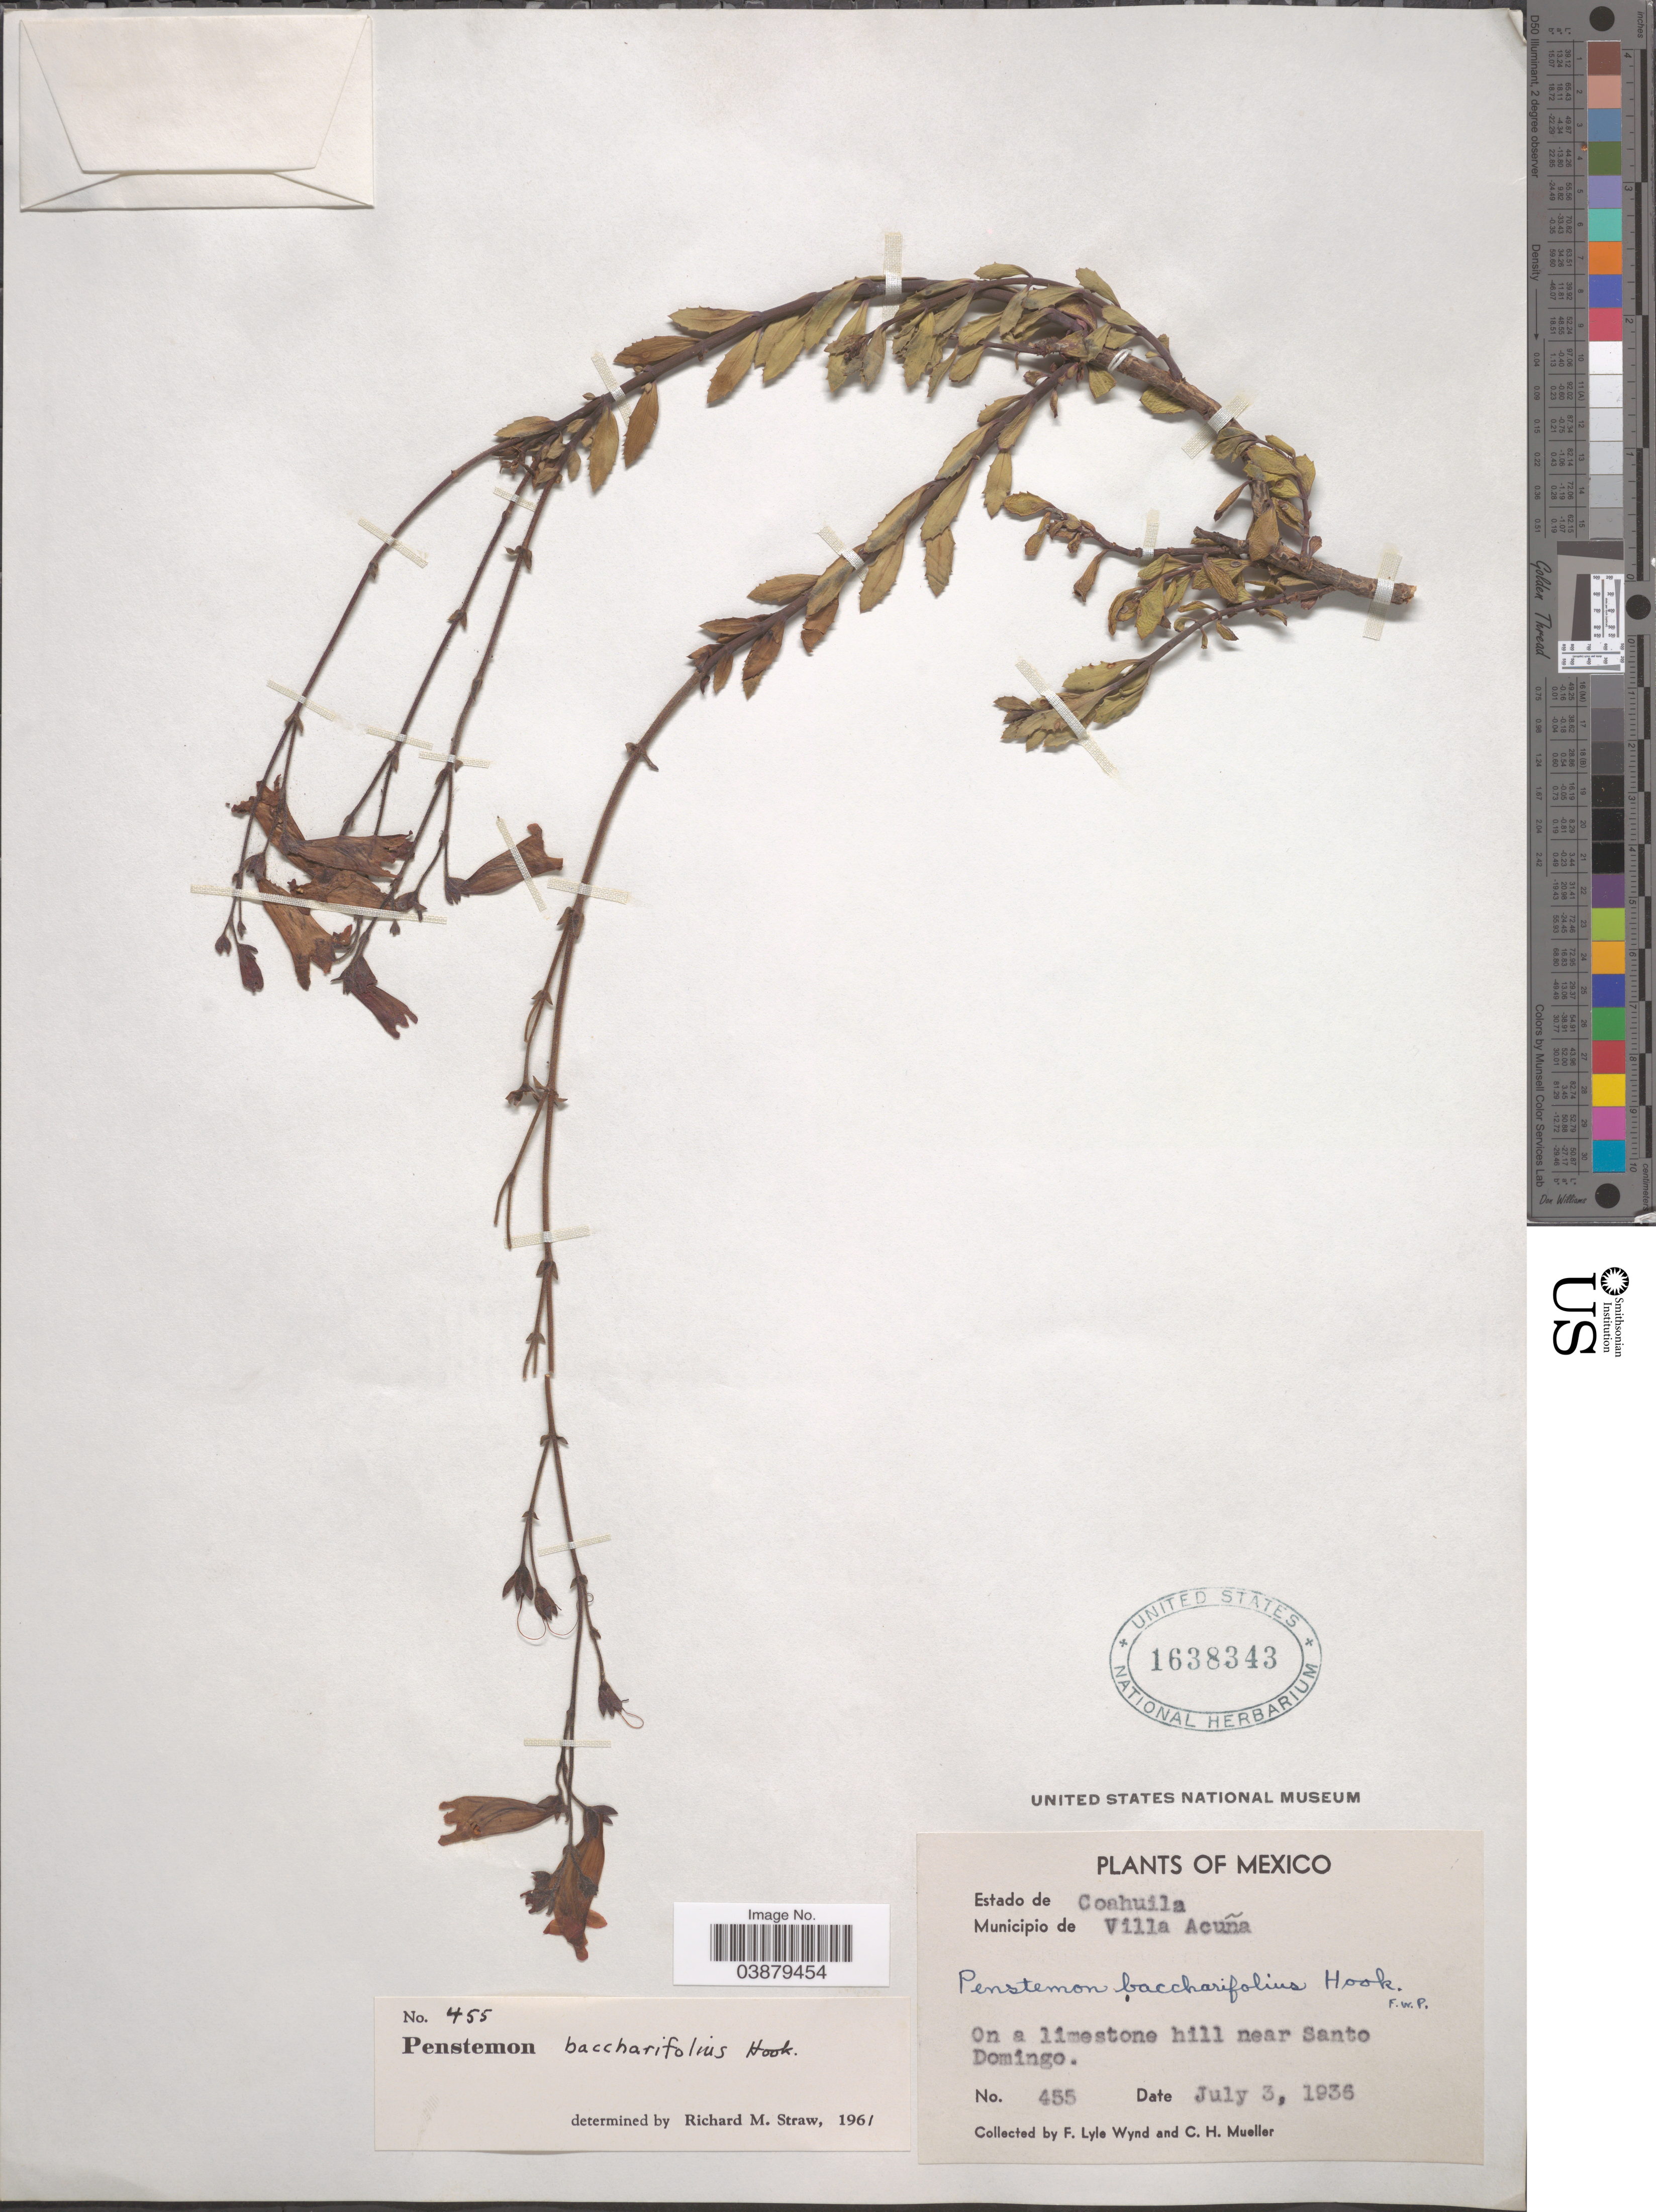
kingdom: Plantae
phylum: Tracheophyta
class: Magnoliopsida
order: Lamiales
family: Plantaginaceae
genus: Penstemon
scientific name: Penstemon baccharifolius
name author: Hook.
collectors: F. L. Wynd & C. H. Mueller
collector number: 455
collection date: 1936-07-03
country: Mexico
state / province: Coahuila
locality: Municipio de Villa Acuña. On a limestone hill near Santo Domingo.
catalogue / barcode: US 1638343